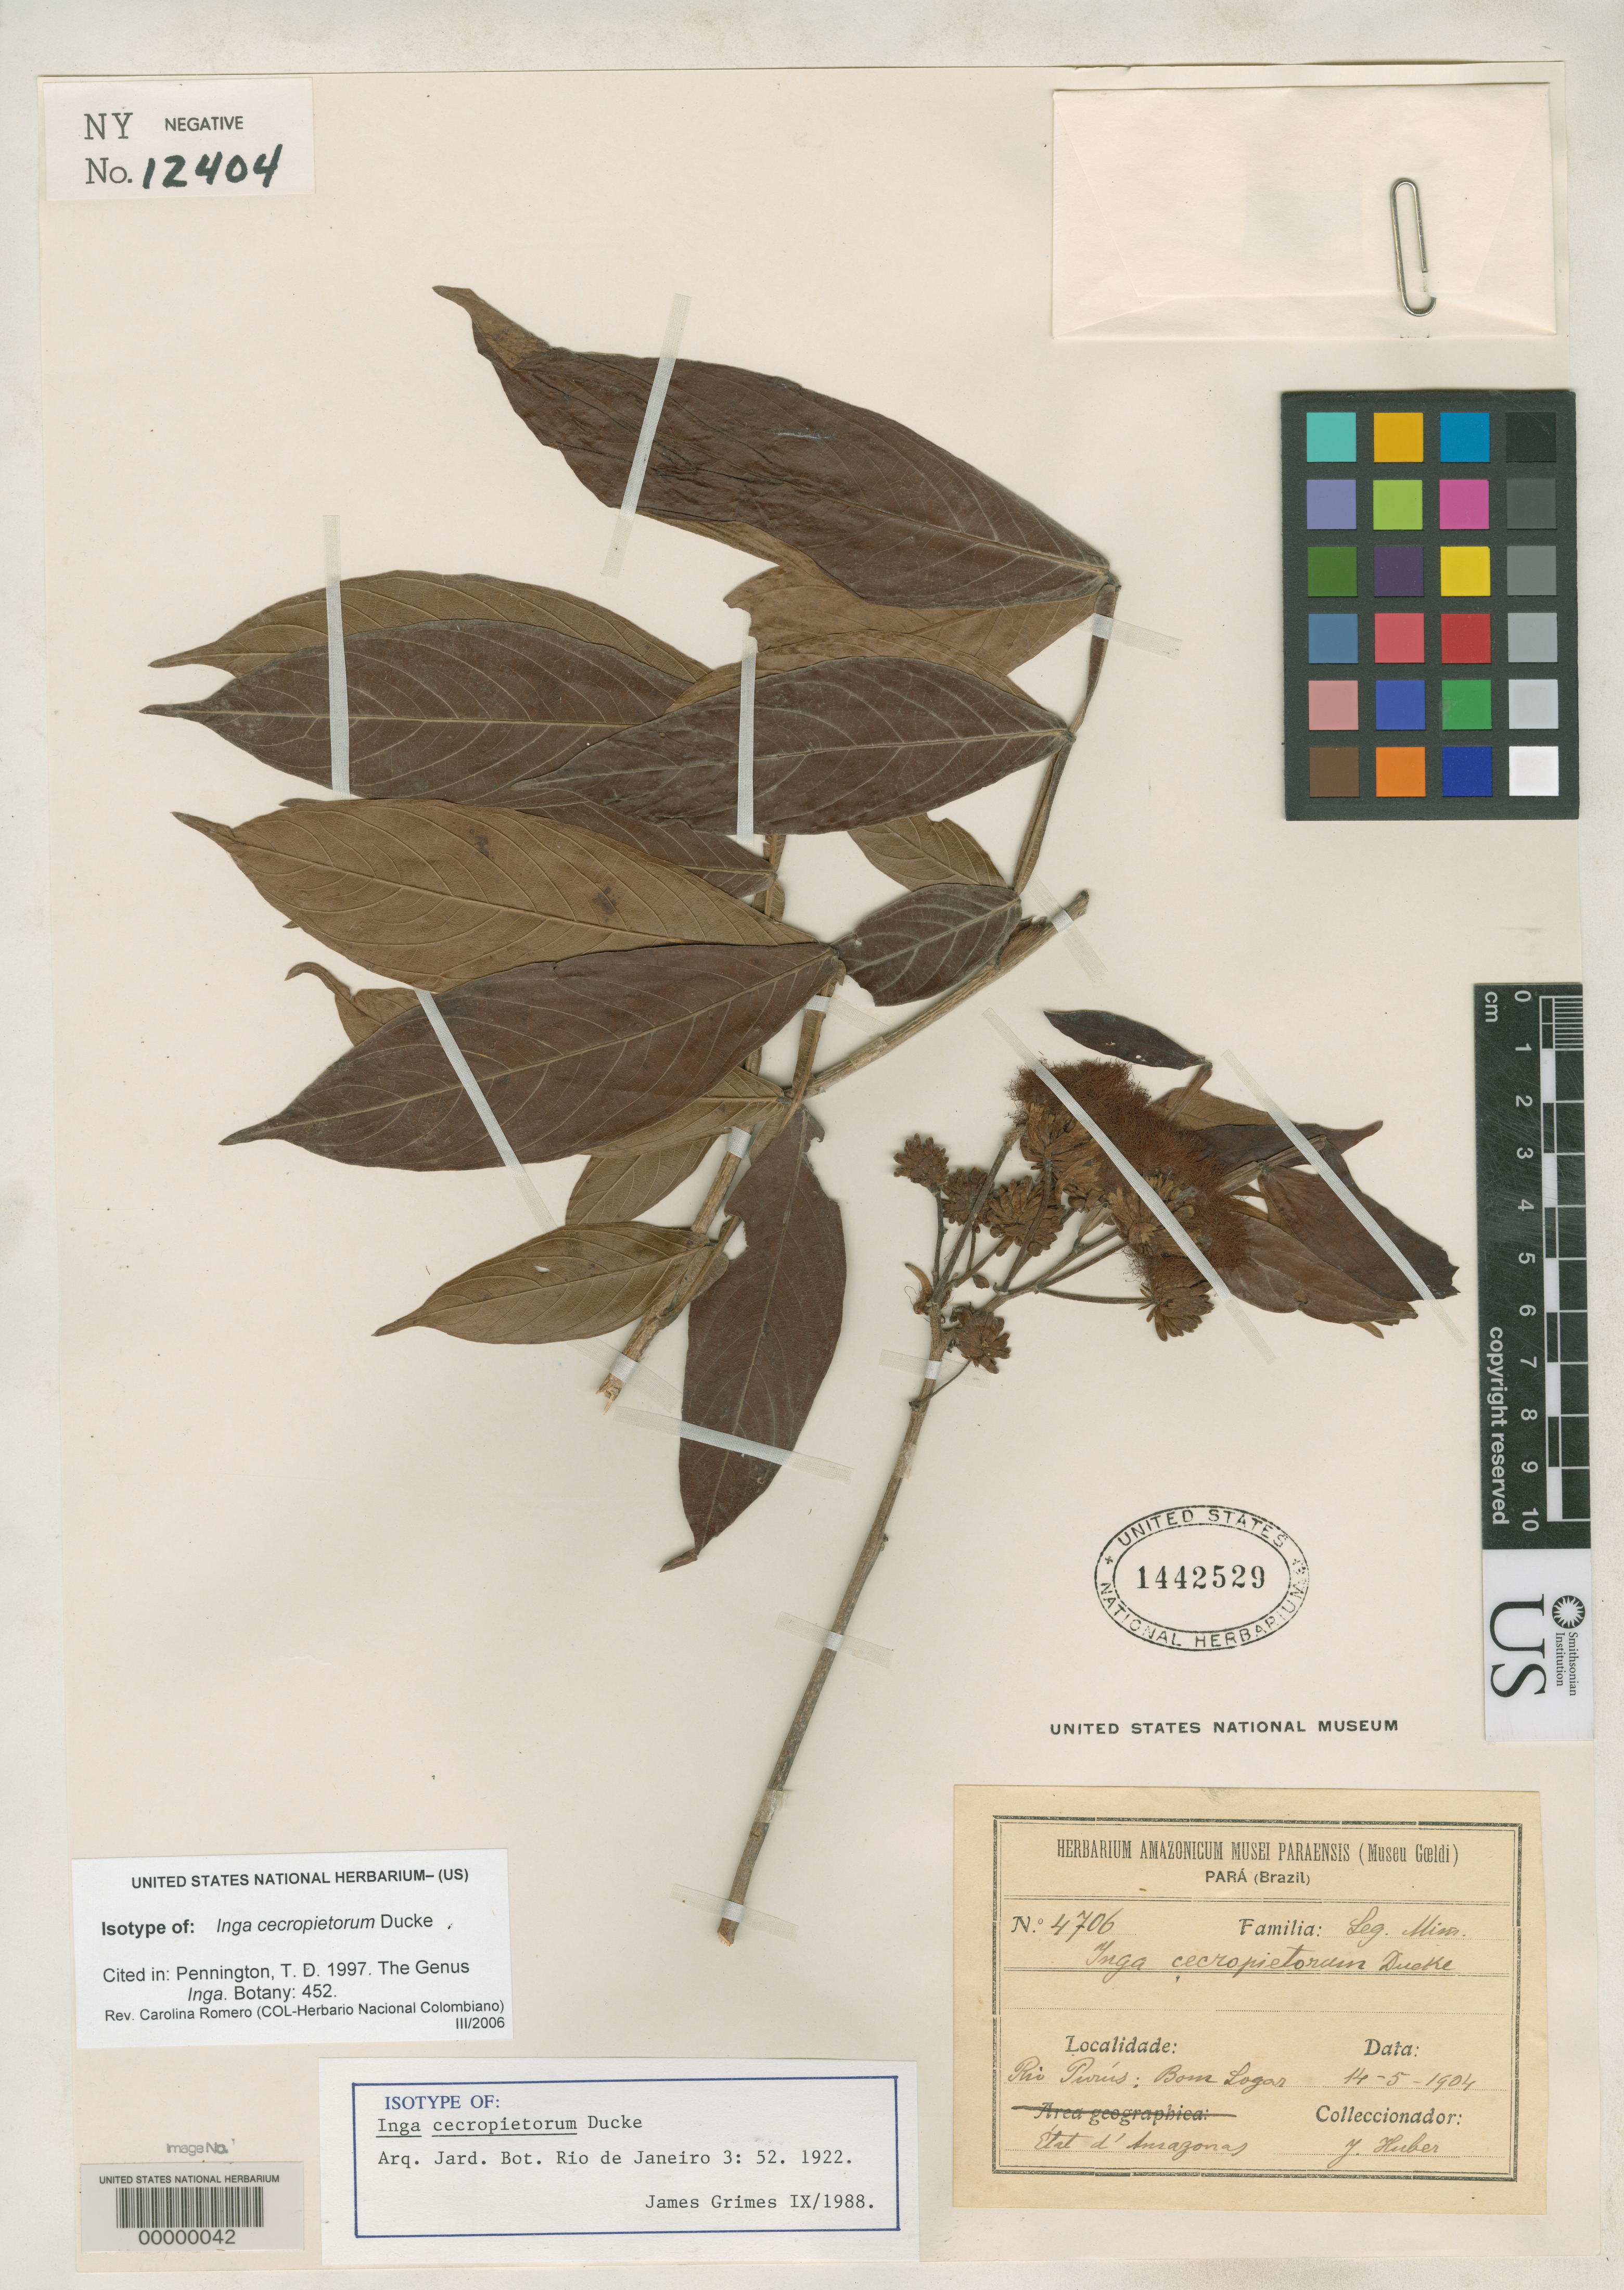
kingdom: Plantae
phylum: Tracheophyta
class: Magnoliopsida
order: Fabales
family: Fabaceae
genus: Inga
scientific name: Inga cecropietorum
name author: Ducke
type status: Isotype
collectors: J. Huber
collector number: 4706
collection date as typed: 14 May 1904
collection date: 1904-05-14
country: Brazil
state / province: Amazonas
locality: Rio Purus, Bom Logar.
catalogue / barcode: US 1442529